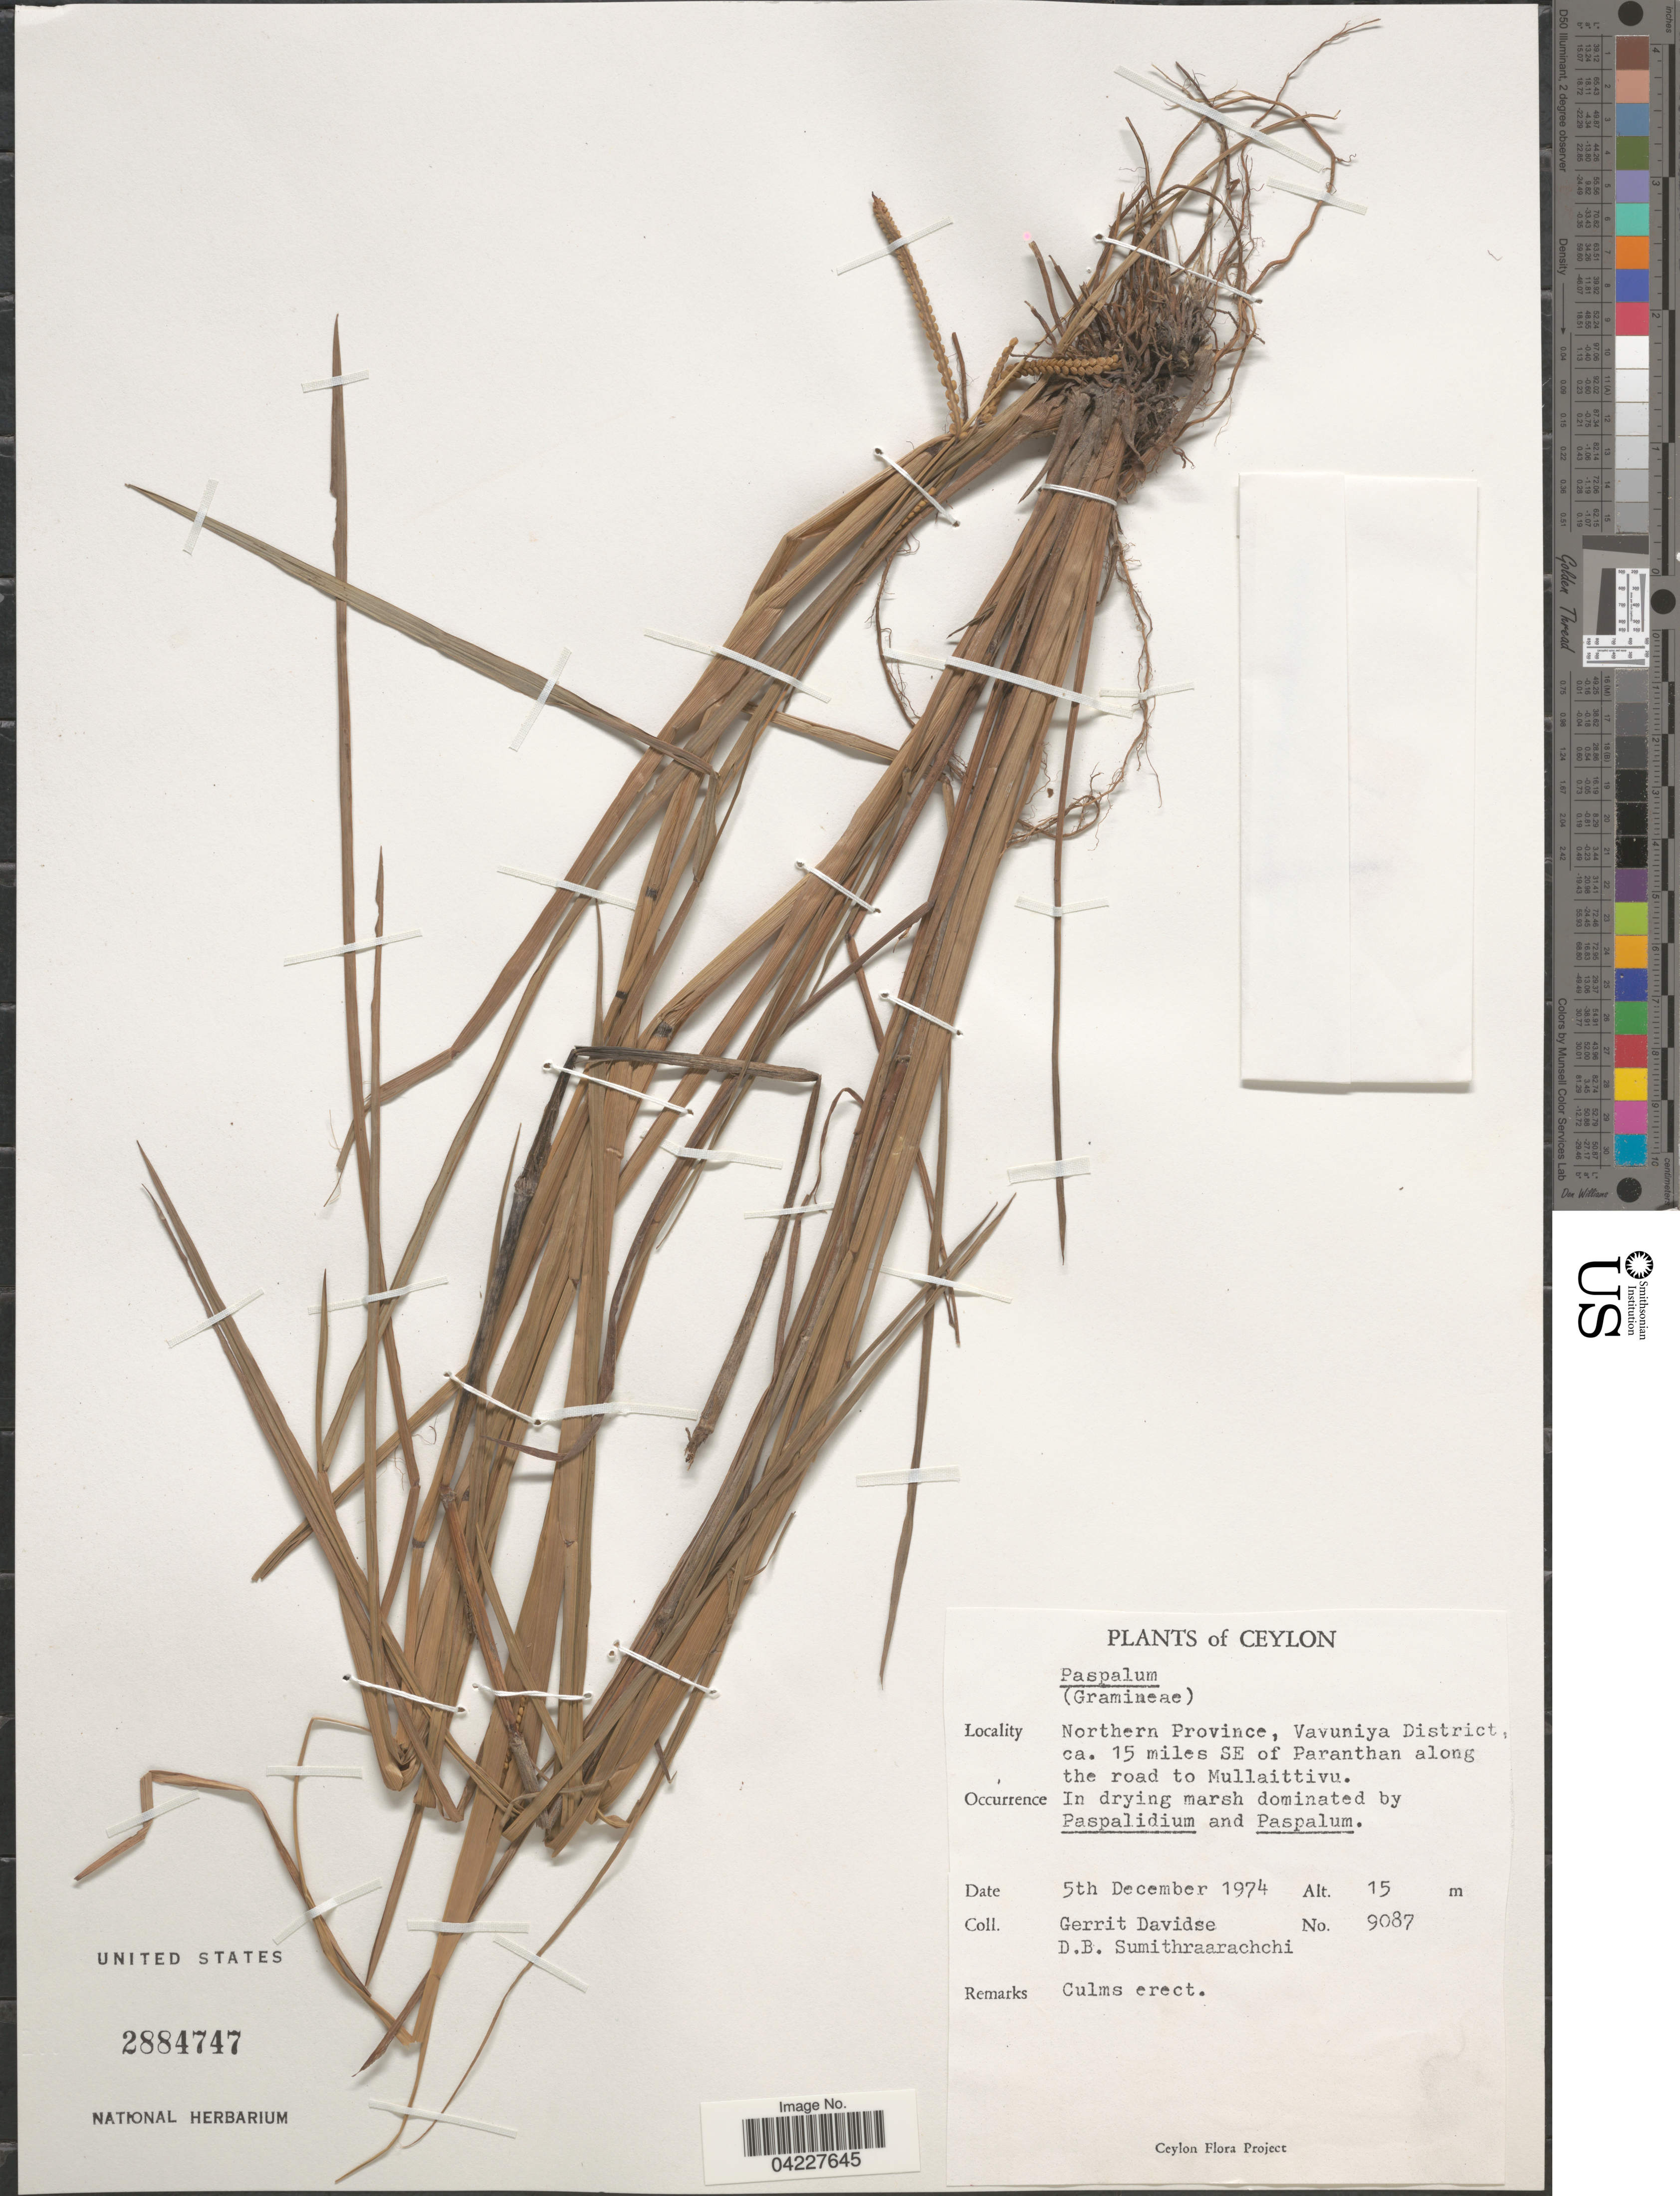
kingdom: Plantae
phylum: Tracheophyta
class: Liliopsida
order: Poales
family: Poaceae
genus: Paspalum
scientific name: Paspalum sp.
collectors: G. Davidse & D. B. Sumithraarachchi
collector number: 9087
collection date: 1974-12-05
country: Sri Lanka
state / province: Northern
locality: Ceylon. Vavuniya District, ca. 15 miles SE of Paranthan along the road to Mullaittivu.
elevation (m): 15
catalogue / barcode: US 2884747